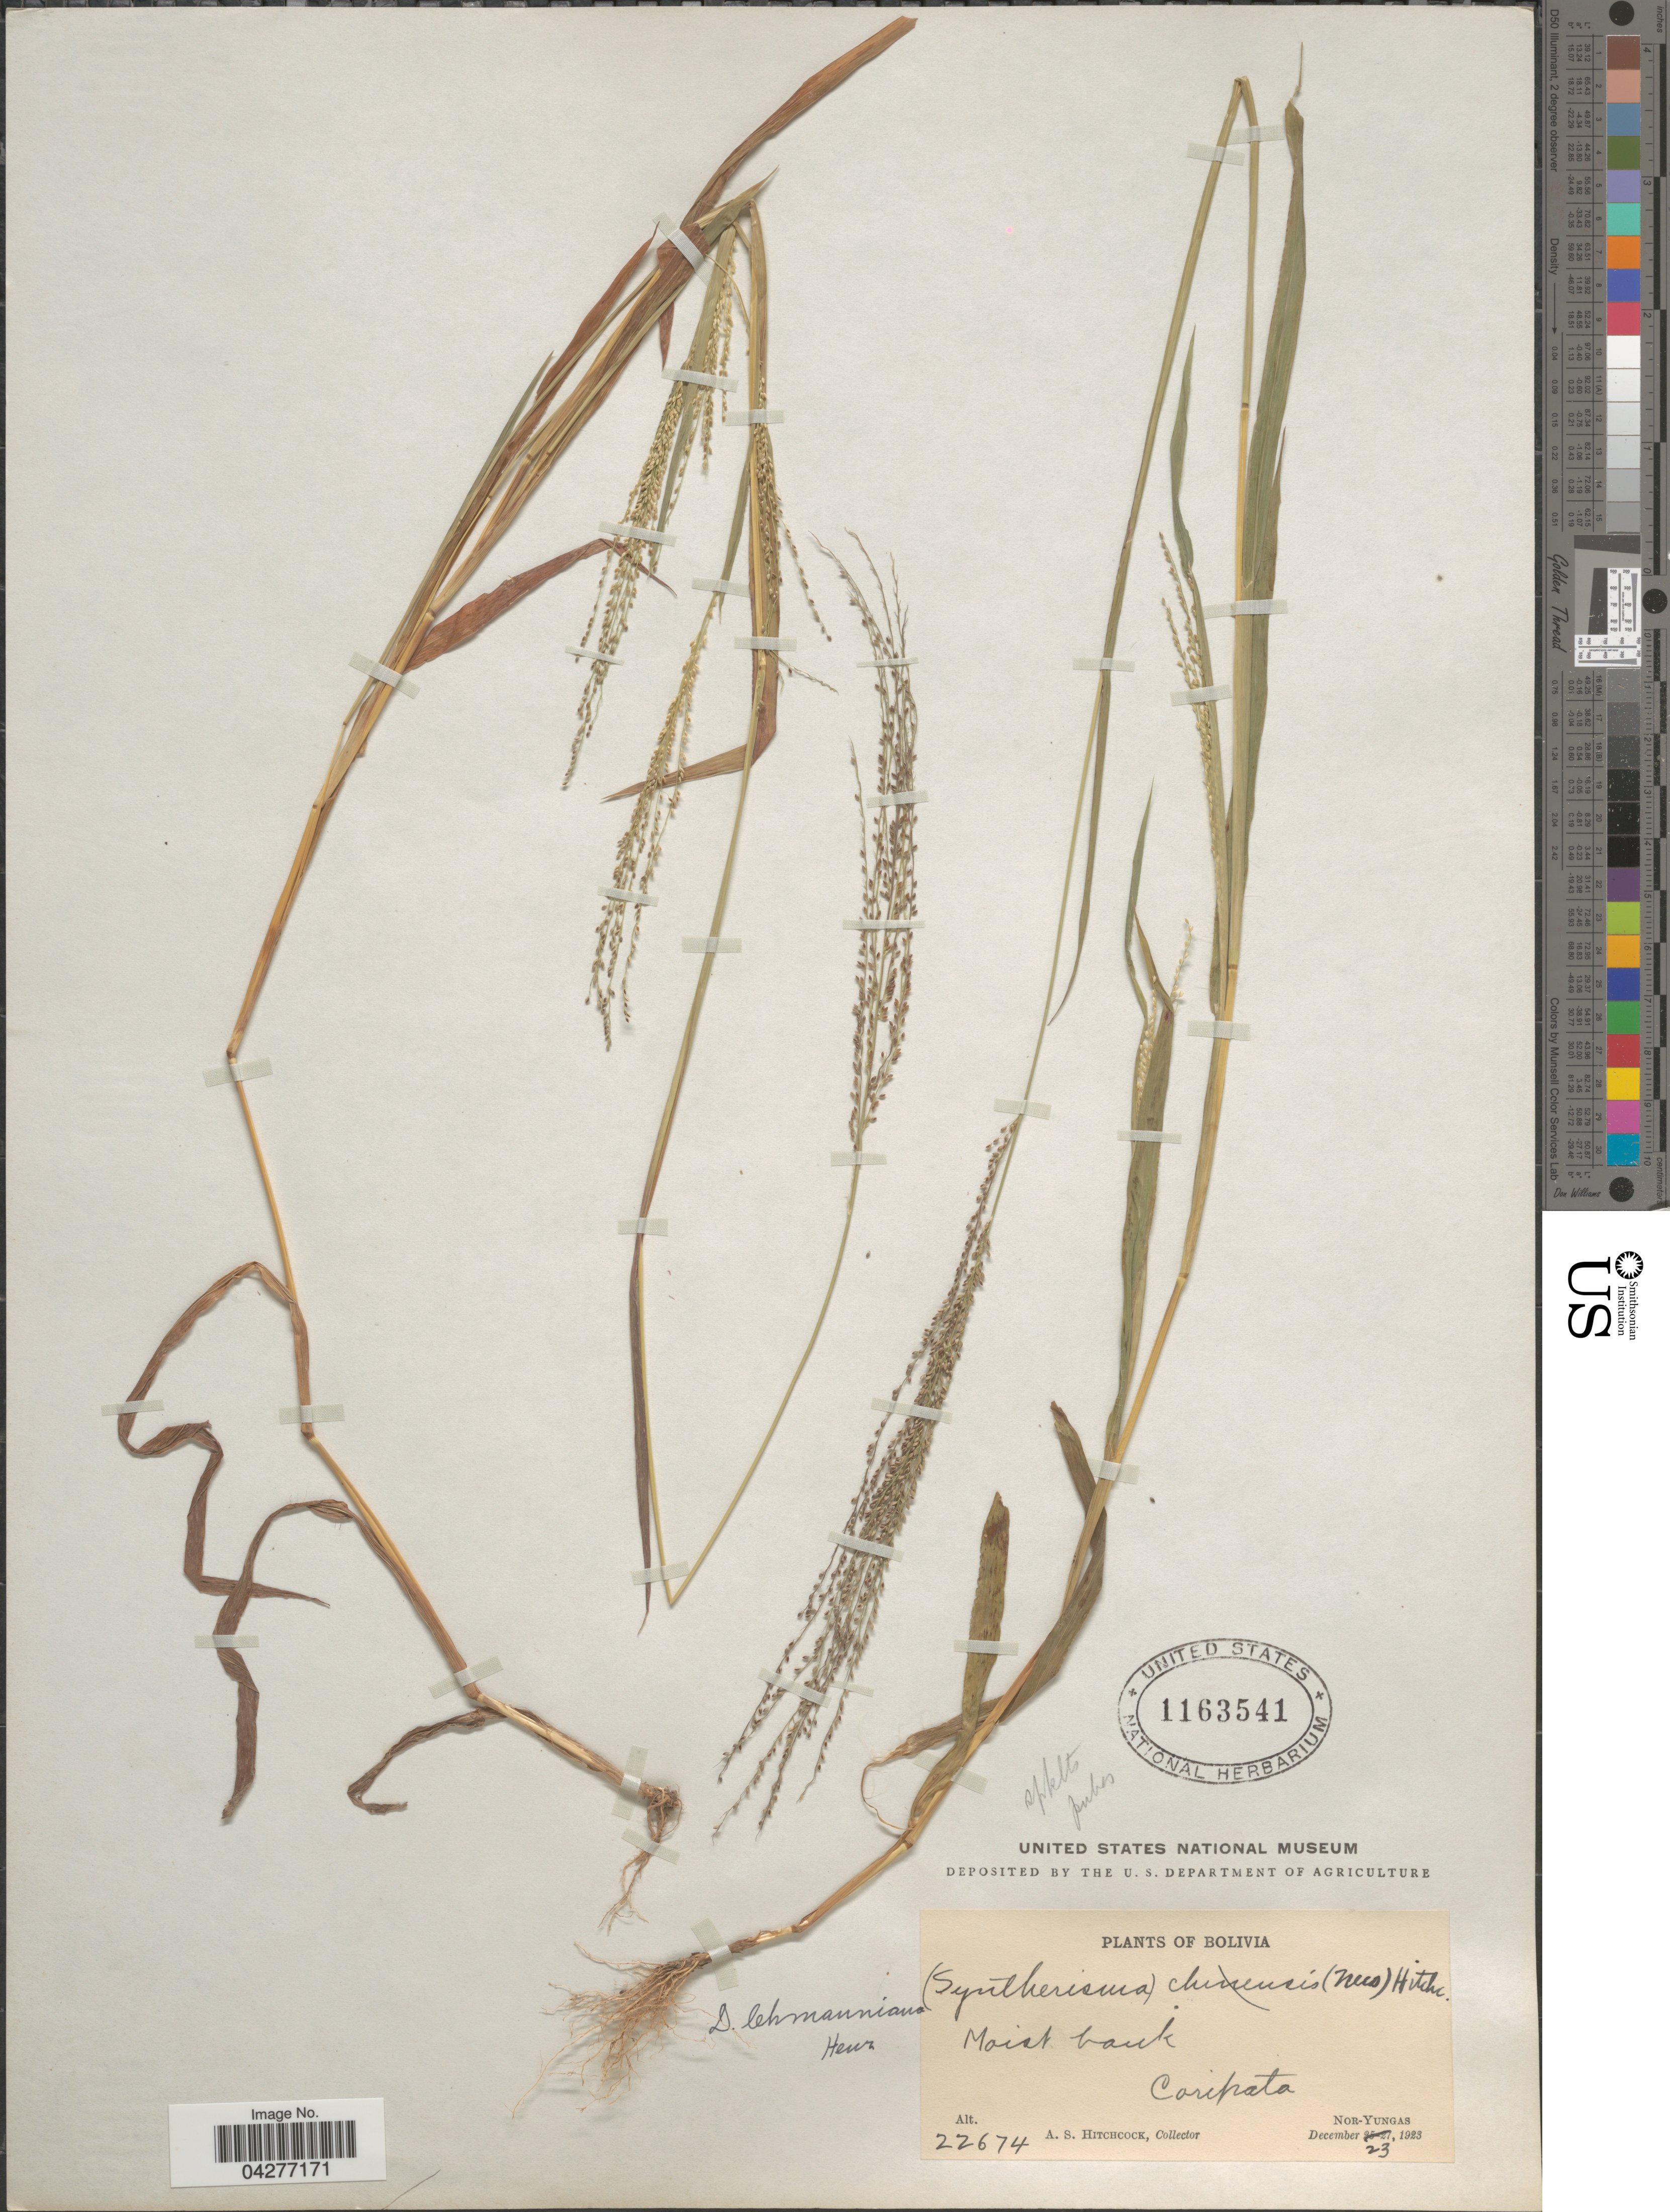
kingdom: Plantae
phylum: Tracheophyta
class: Liliopsida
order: Poales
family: Poaceae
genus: Digitaria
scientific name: Digitaria lehmanniana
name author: Henr.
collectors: A. S. Hitchcock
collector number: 22674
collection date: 1923-12-23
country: Bolivia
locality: Coripata. Nor-Yungas.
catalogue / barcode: US 1163541